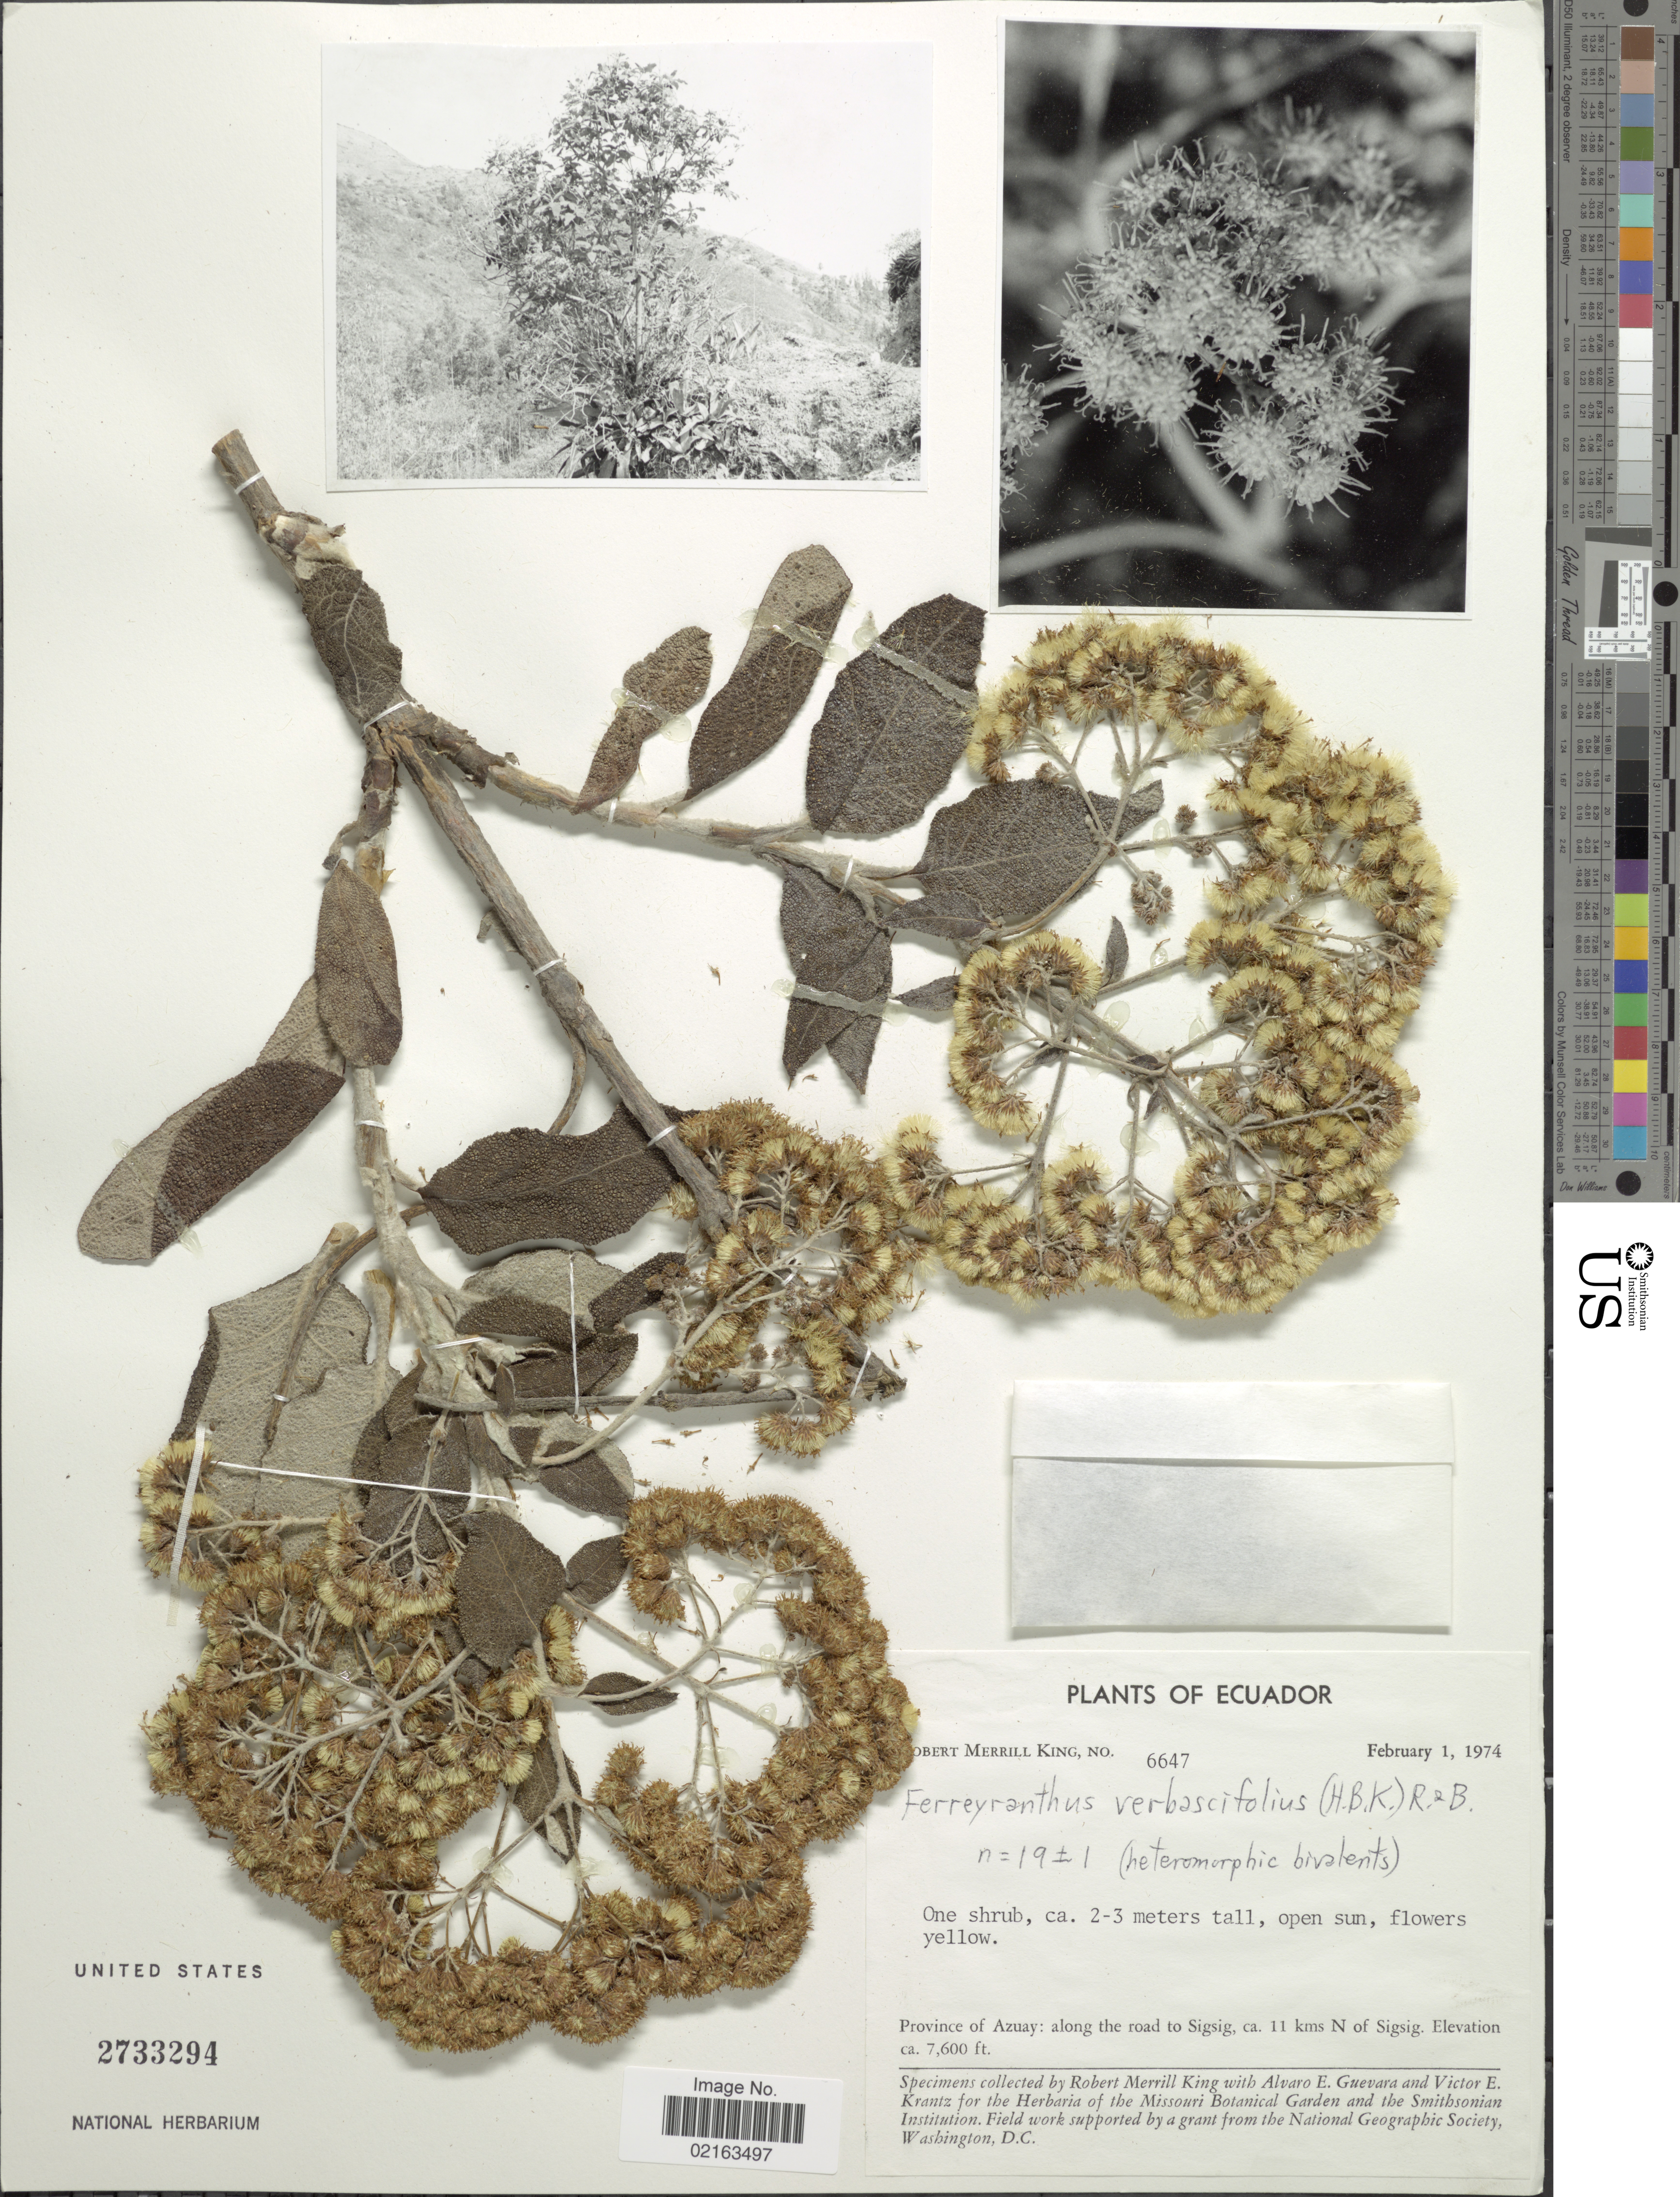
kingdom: Plantae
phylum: Tracheophyta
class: Magnoliopsida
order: Asterales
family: Asteraceae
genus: Ferreyranthus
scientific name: Ferreyranthus verbascifolius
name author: (Kunth) H. Rob. & Brettell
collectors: R. M. King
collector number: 6647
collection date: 1947-02-01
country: Ecuador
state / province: Azuay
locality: Province Azuay: along the road to Sigsig, ca. 11 kms N of Sigsig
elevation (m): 2316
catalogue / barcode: US 2733294